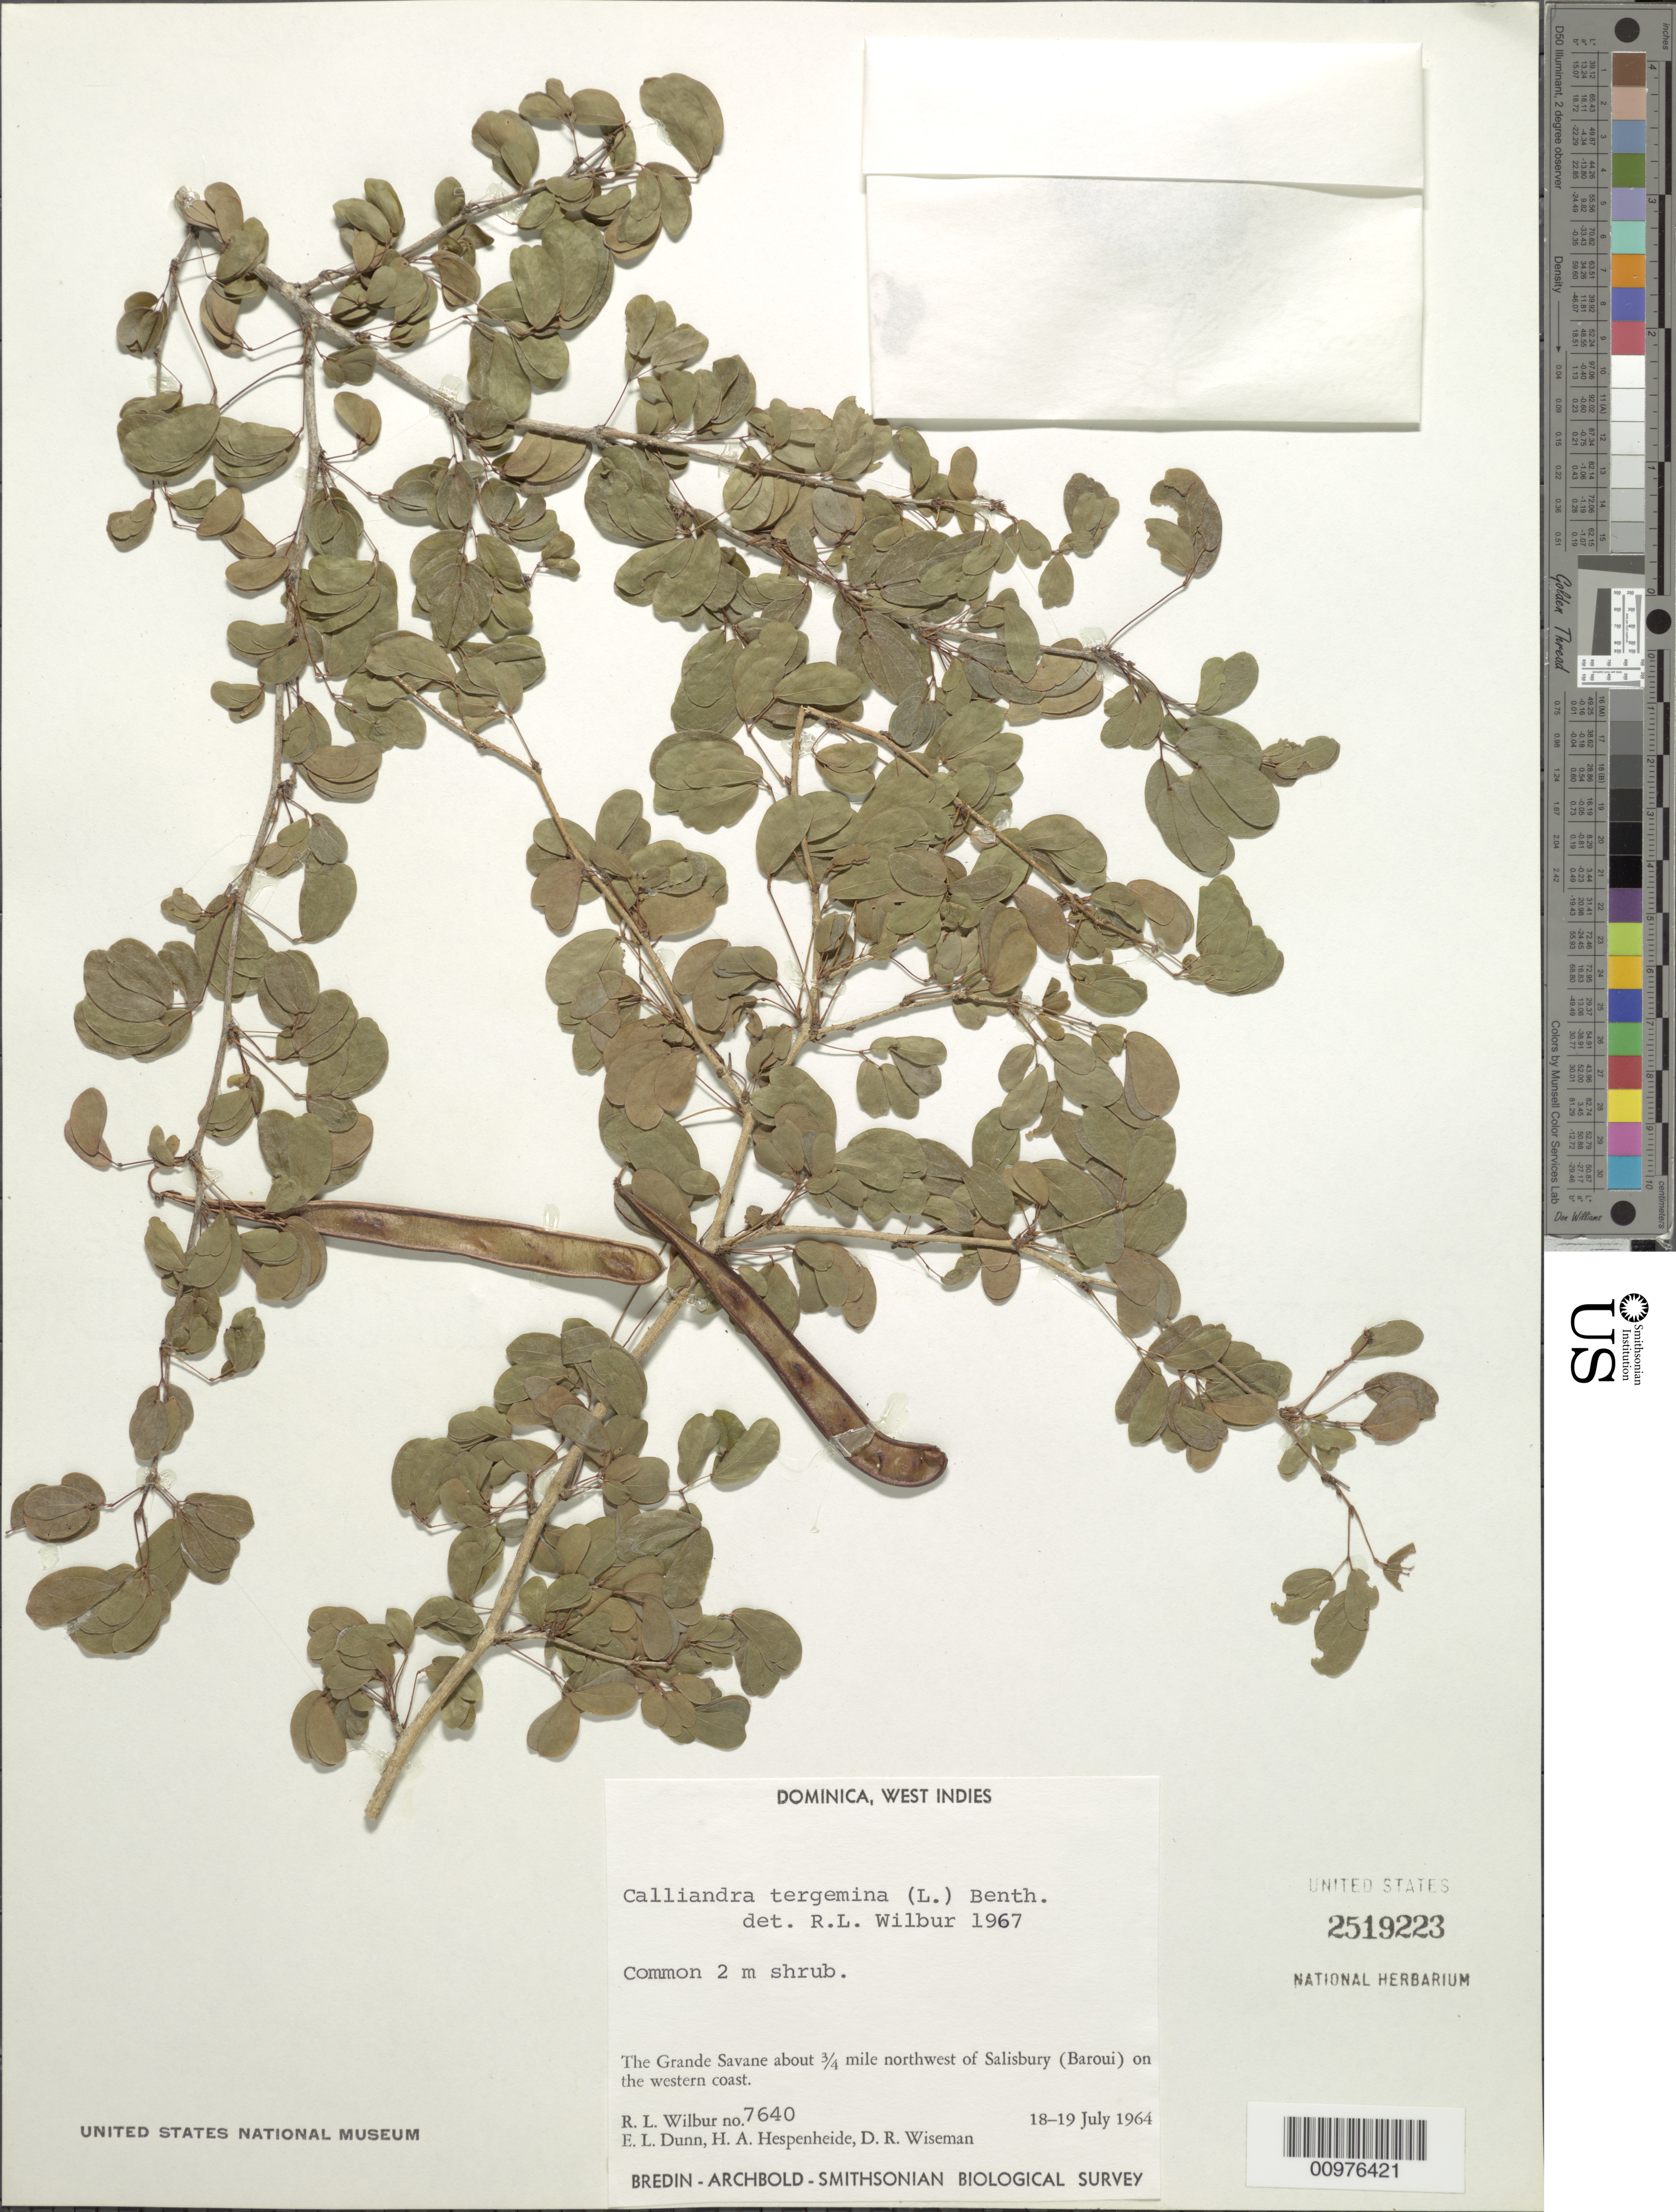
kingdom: Plantae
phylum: Tracheophyta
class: Magnoliopsida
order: Fabales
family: Fabaceae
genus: Calliandra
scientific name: Calliandra tergemina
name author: (L.) Benth.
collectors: R. L. Wilbur, E. Dunn, H. A. Hespenheide & D. R. Wiseman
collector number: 7640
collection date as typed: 18 Jul 1964 to 19 Jul 1964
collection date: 1964-07-18/1964-07-19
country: Dominica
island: Dominica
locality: The Grande Savane about 3/4 mile northwest of Salisbury (Baroui) on the western coast.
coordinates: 0 N, 0 E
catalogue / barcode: US 2519223